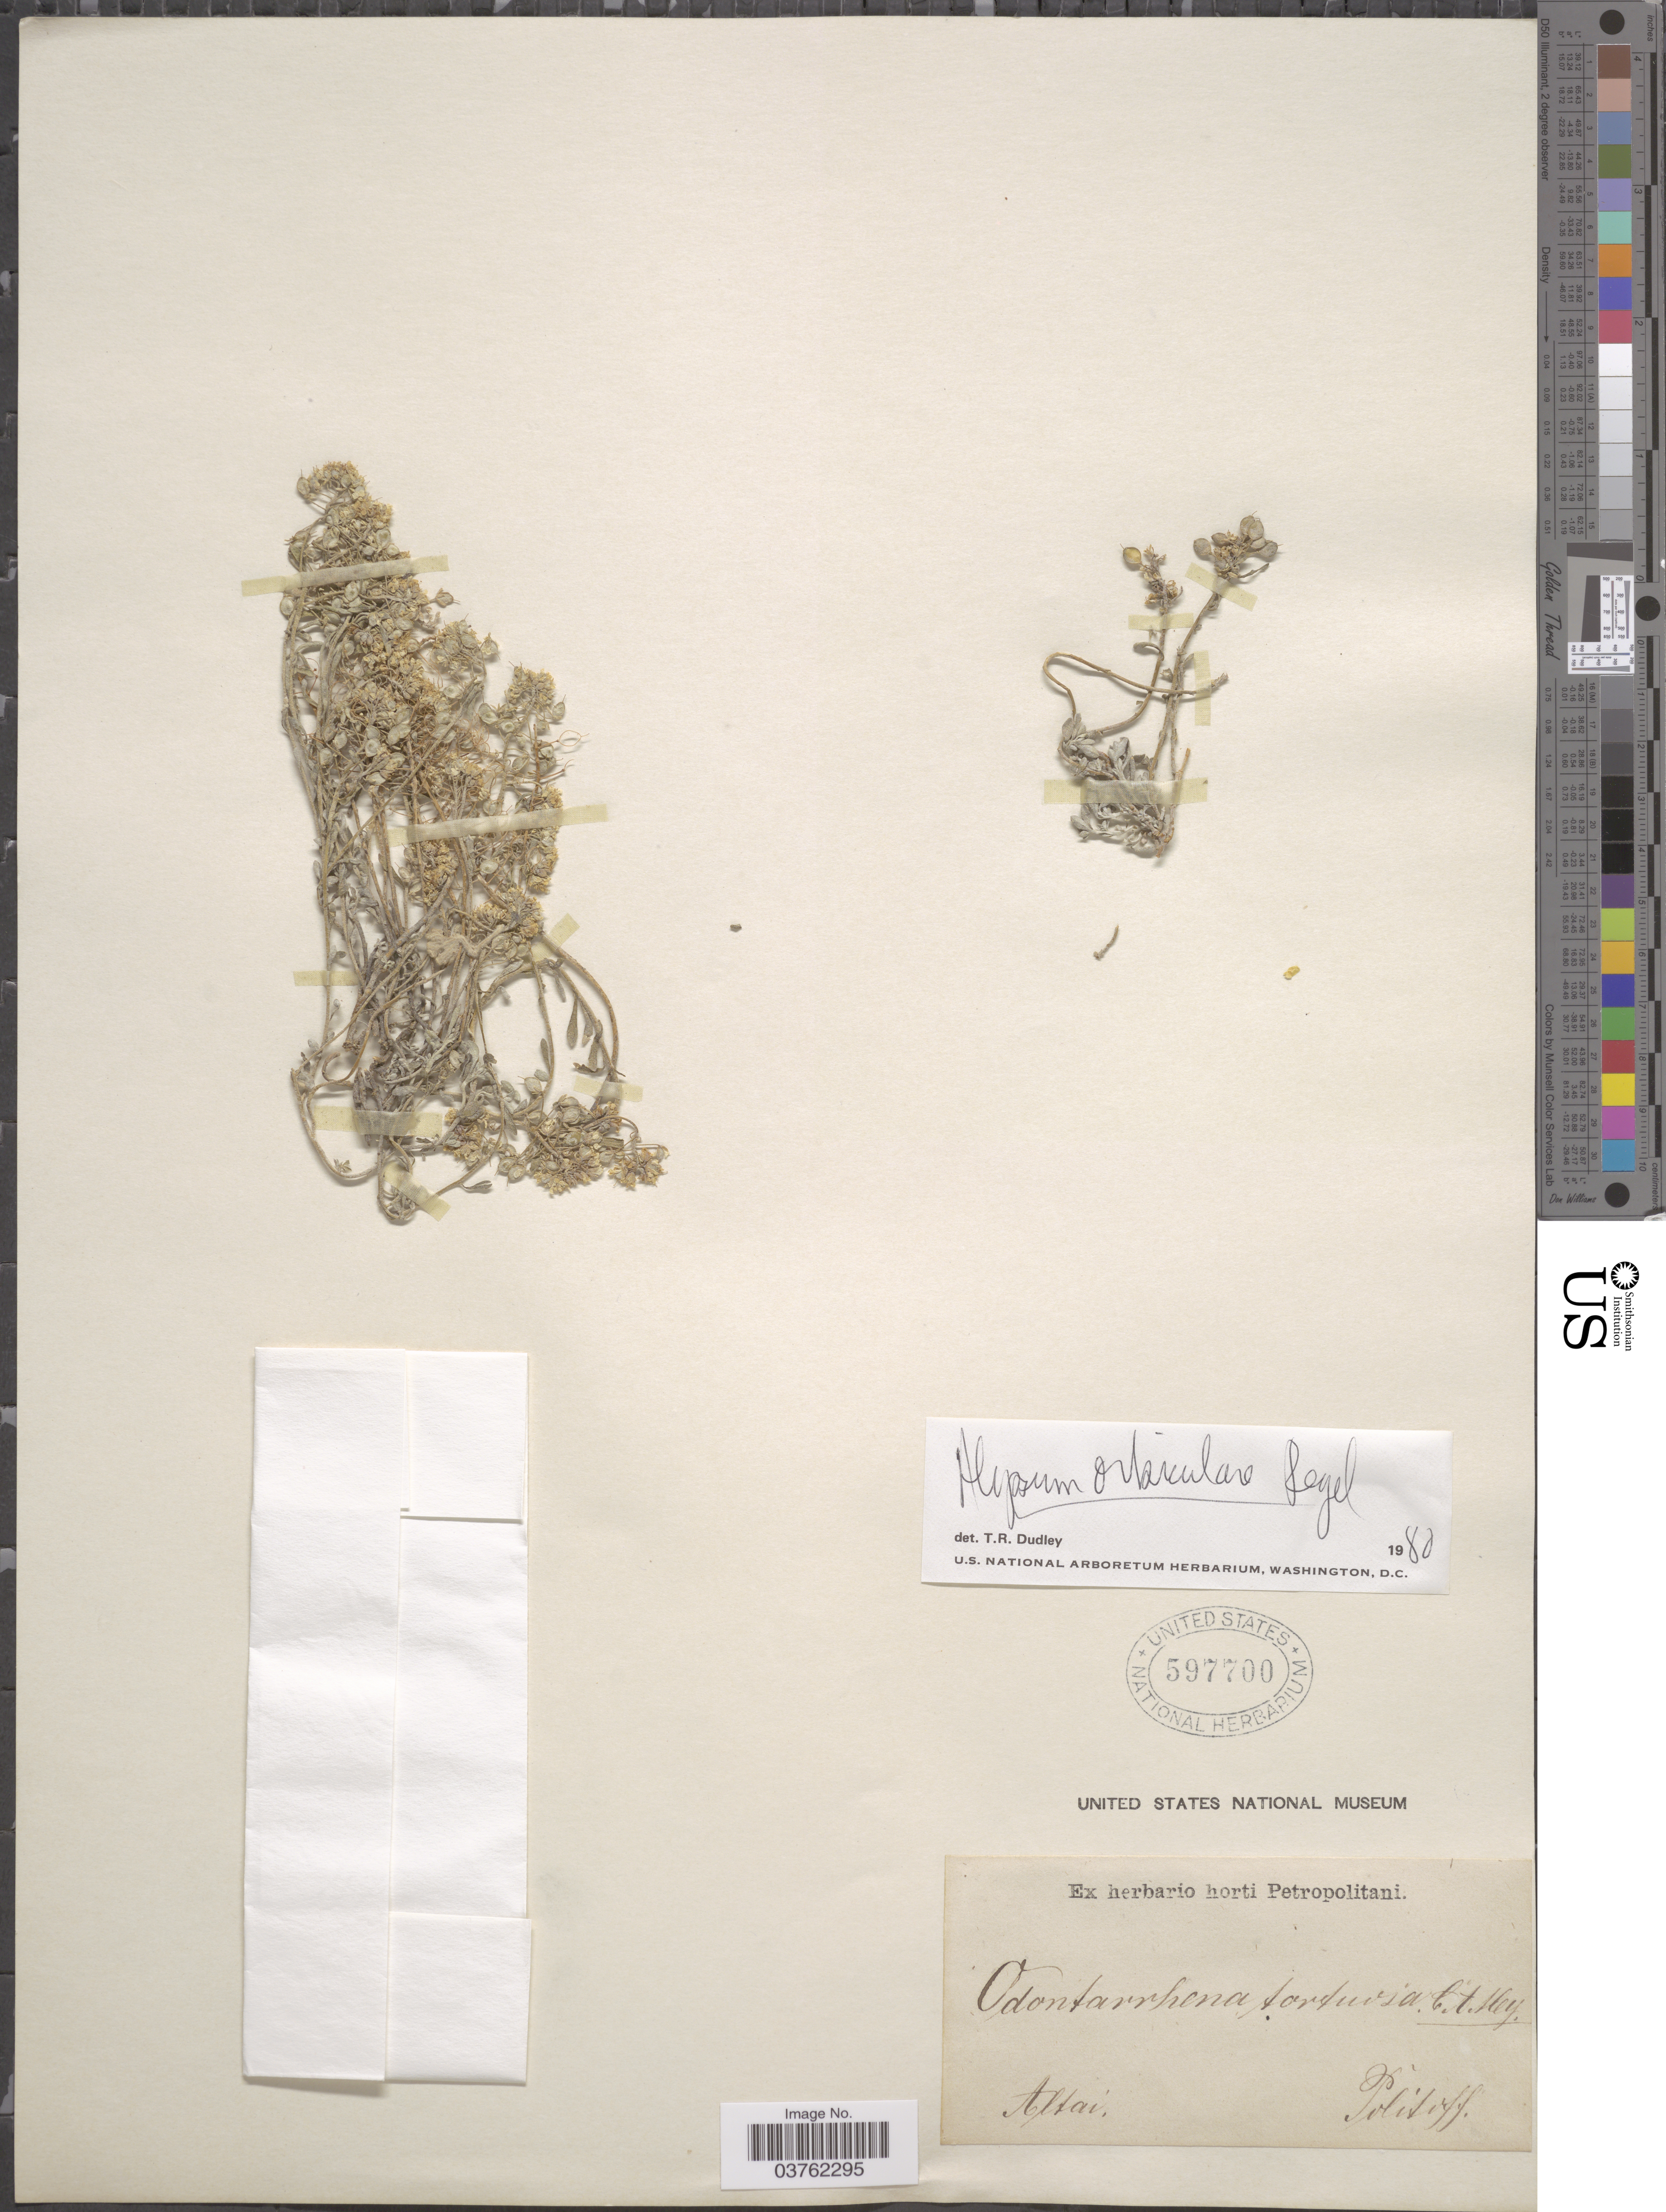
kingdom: Plantae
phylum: Tracheophyta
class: Magnoliopsida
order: Brassicales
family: Brassicaceae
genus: Alyssum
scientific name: Alyssum orbiculare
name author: Nyár.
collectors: Politoff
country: Russian Federation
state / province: Altai Republic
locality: Altai.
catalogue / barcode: US 597700